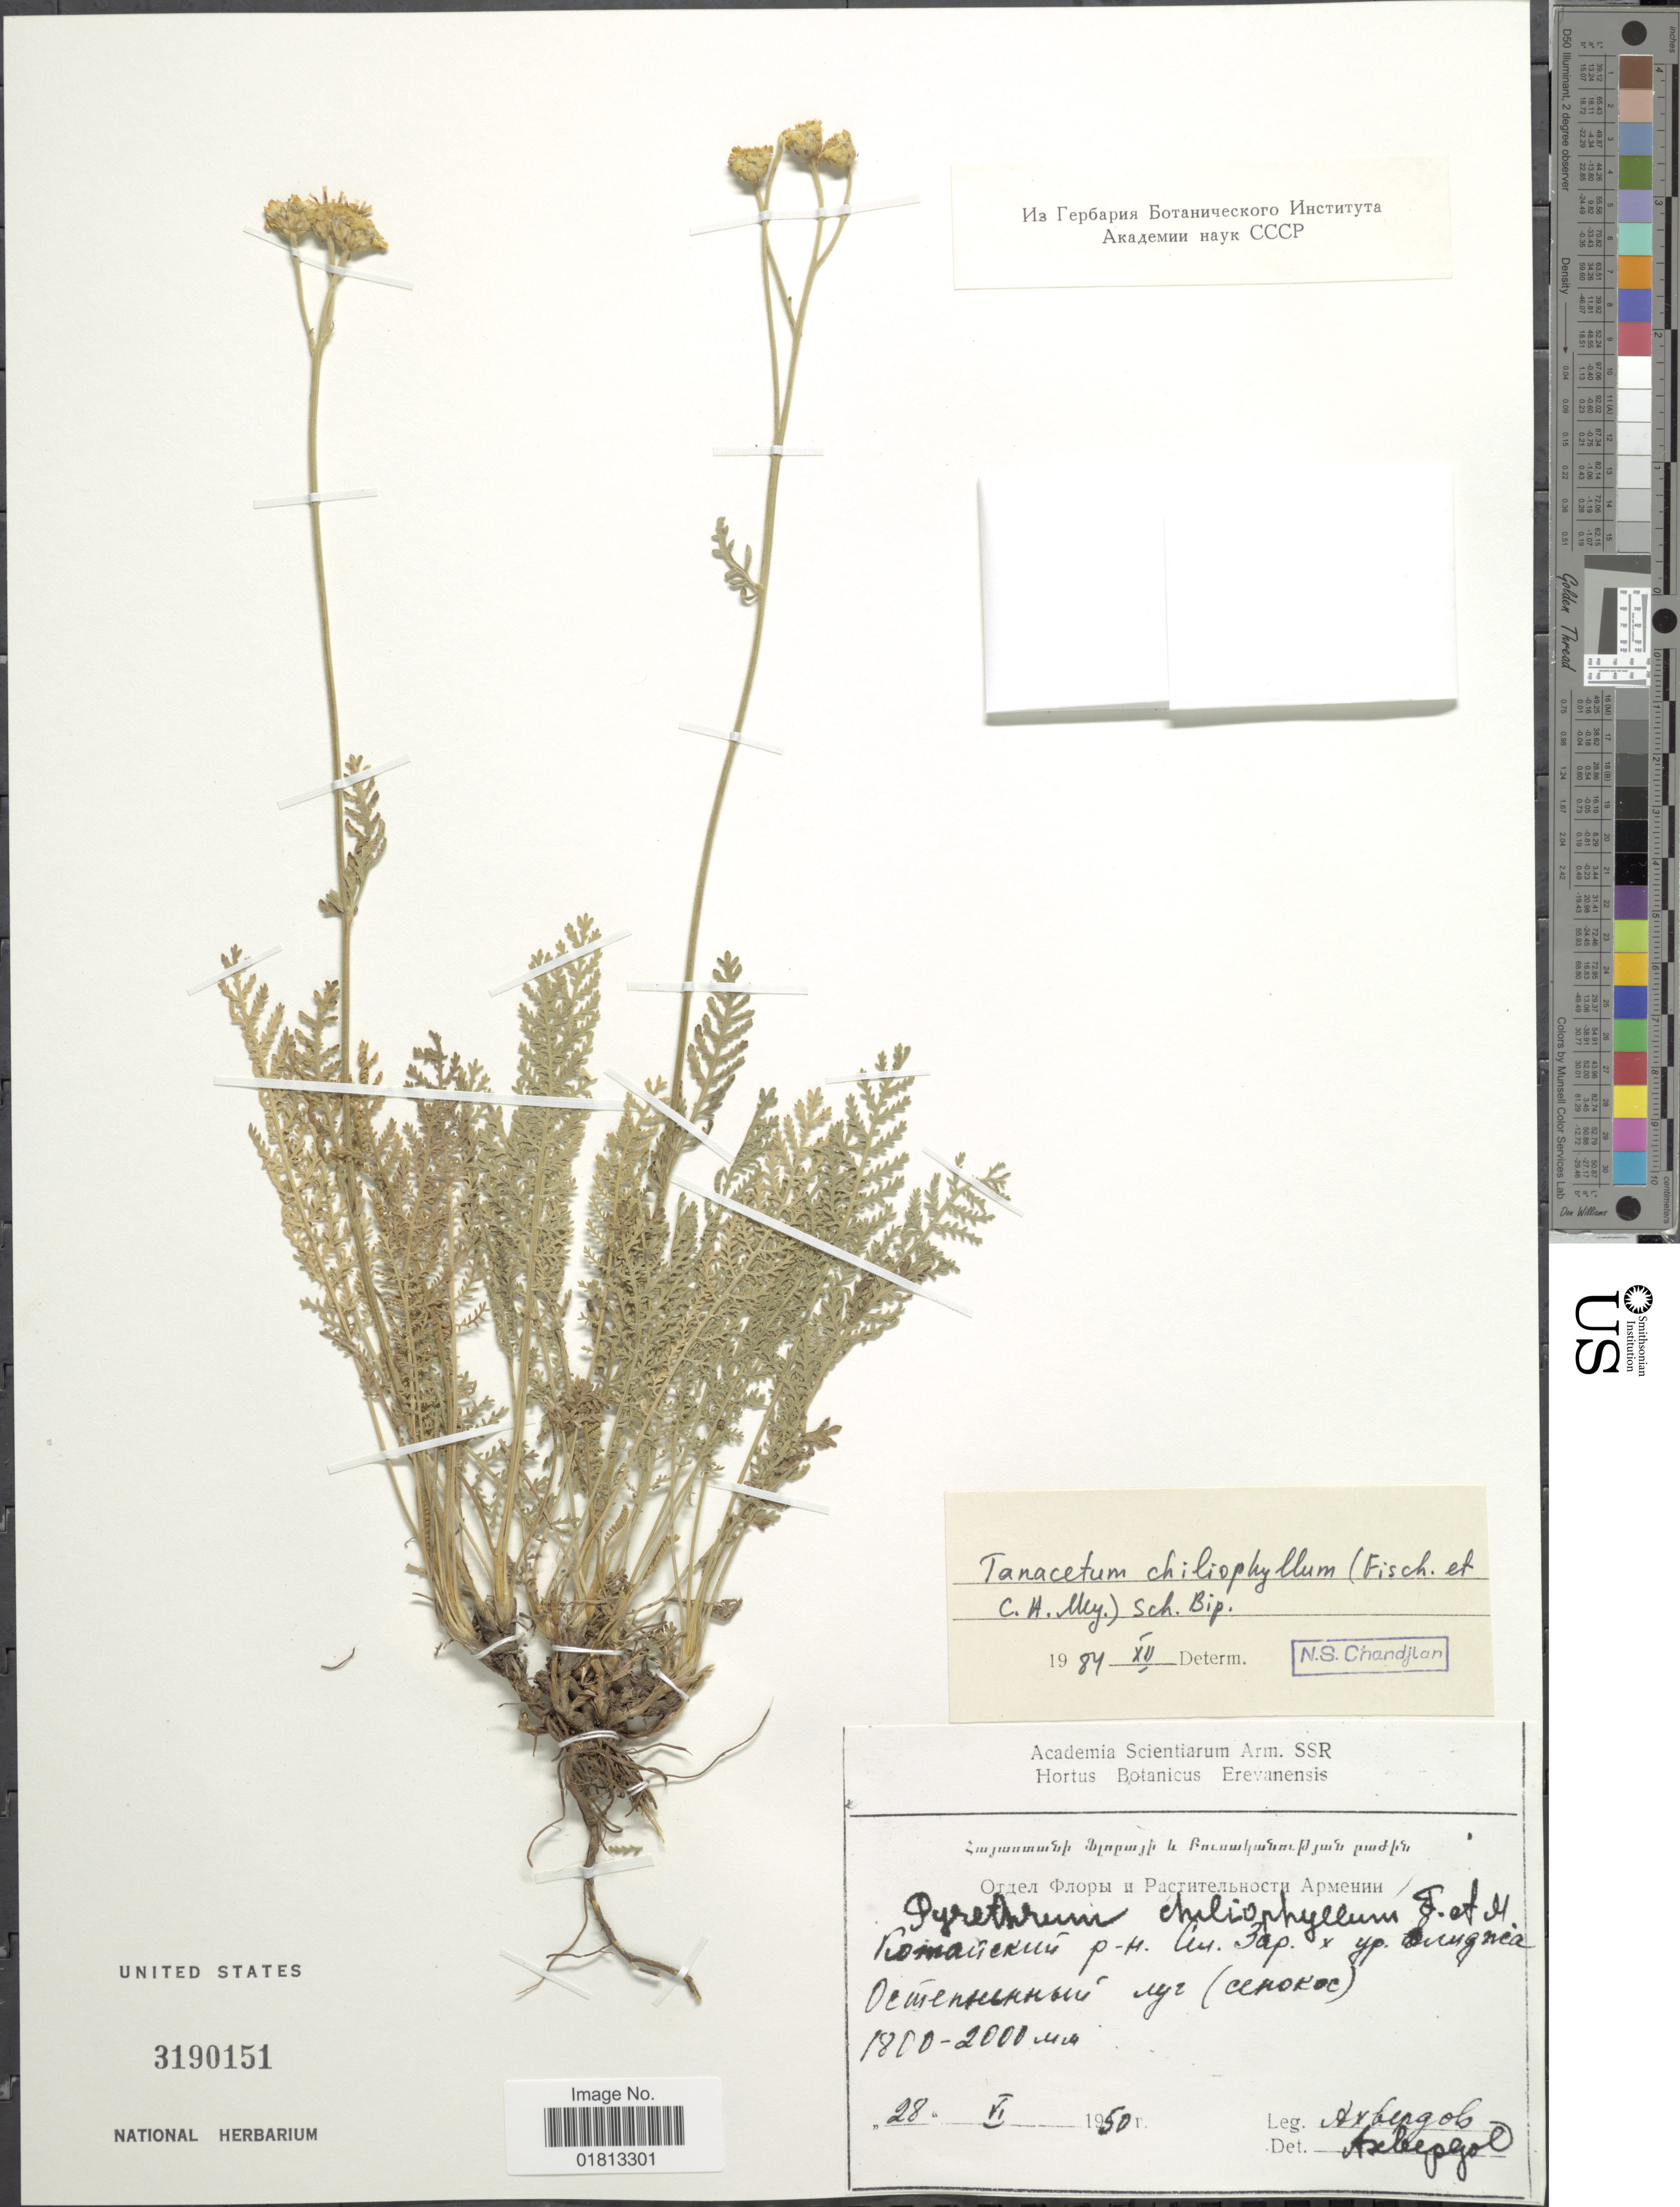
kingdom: Plantae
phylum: Tracheophyta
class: Magnoliopsida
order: Asterales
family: Asteraceae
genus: Tanacetum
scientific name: Tanacetum chiliophyllum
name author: (Fisch. & ex DC.) Sch. Bip.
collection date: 1950-06-28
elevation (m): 1800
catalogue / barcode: US 3190151